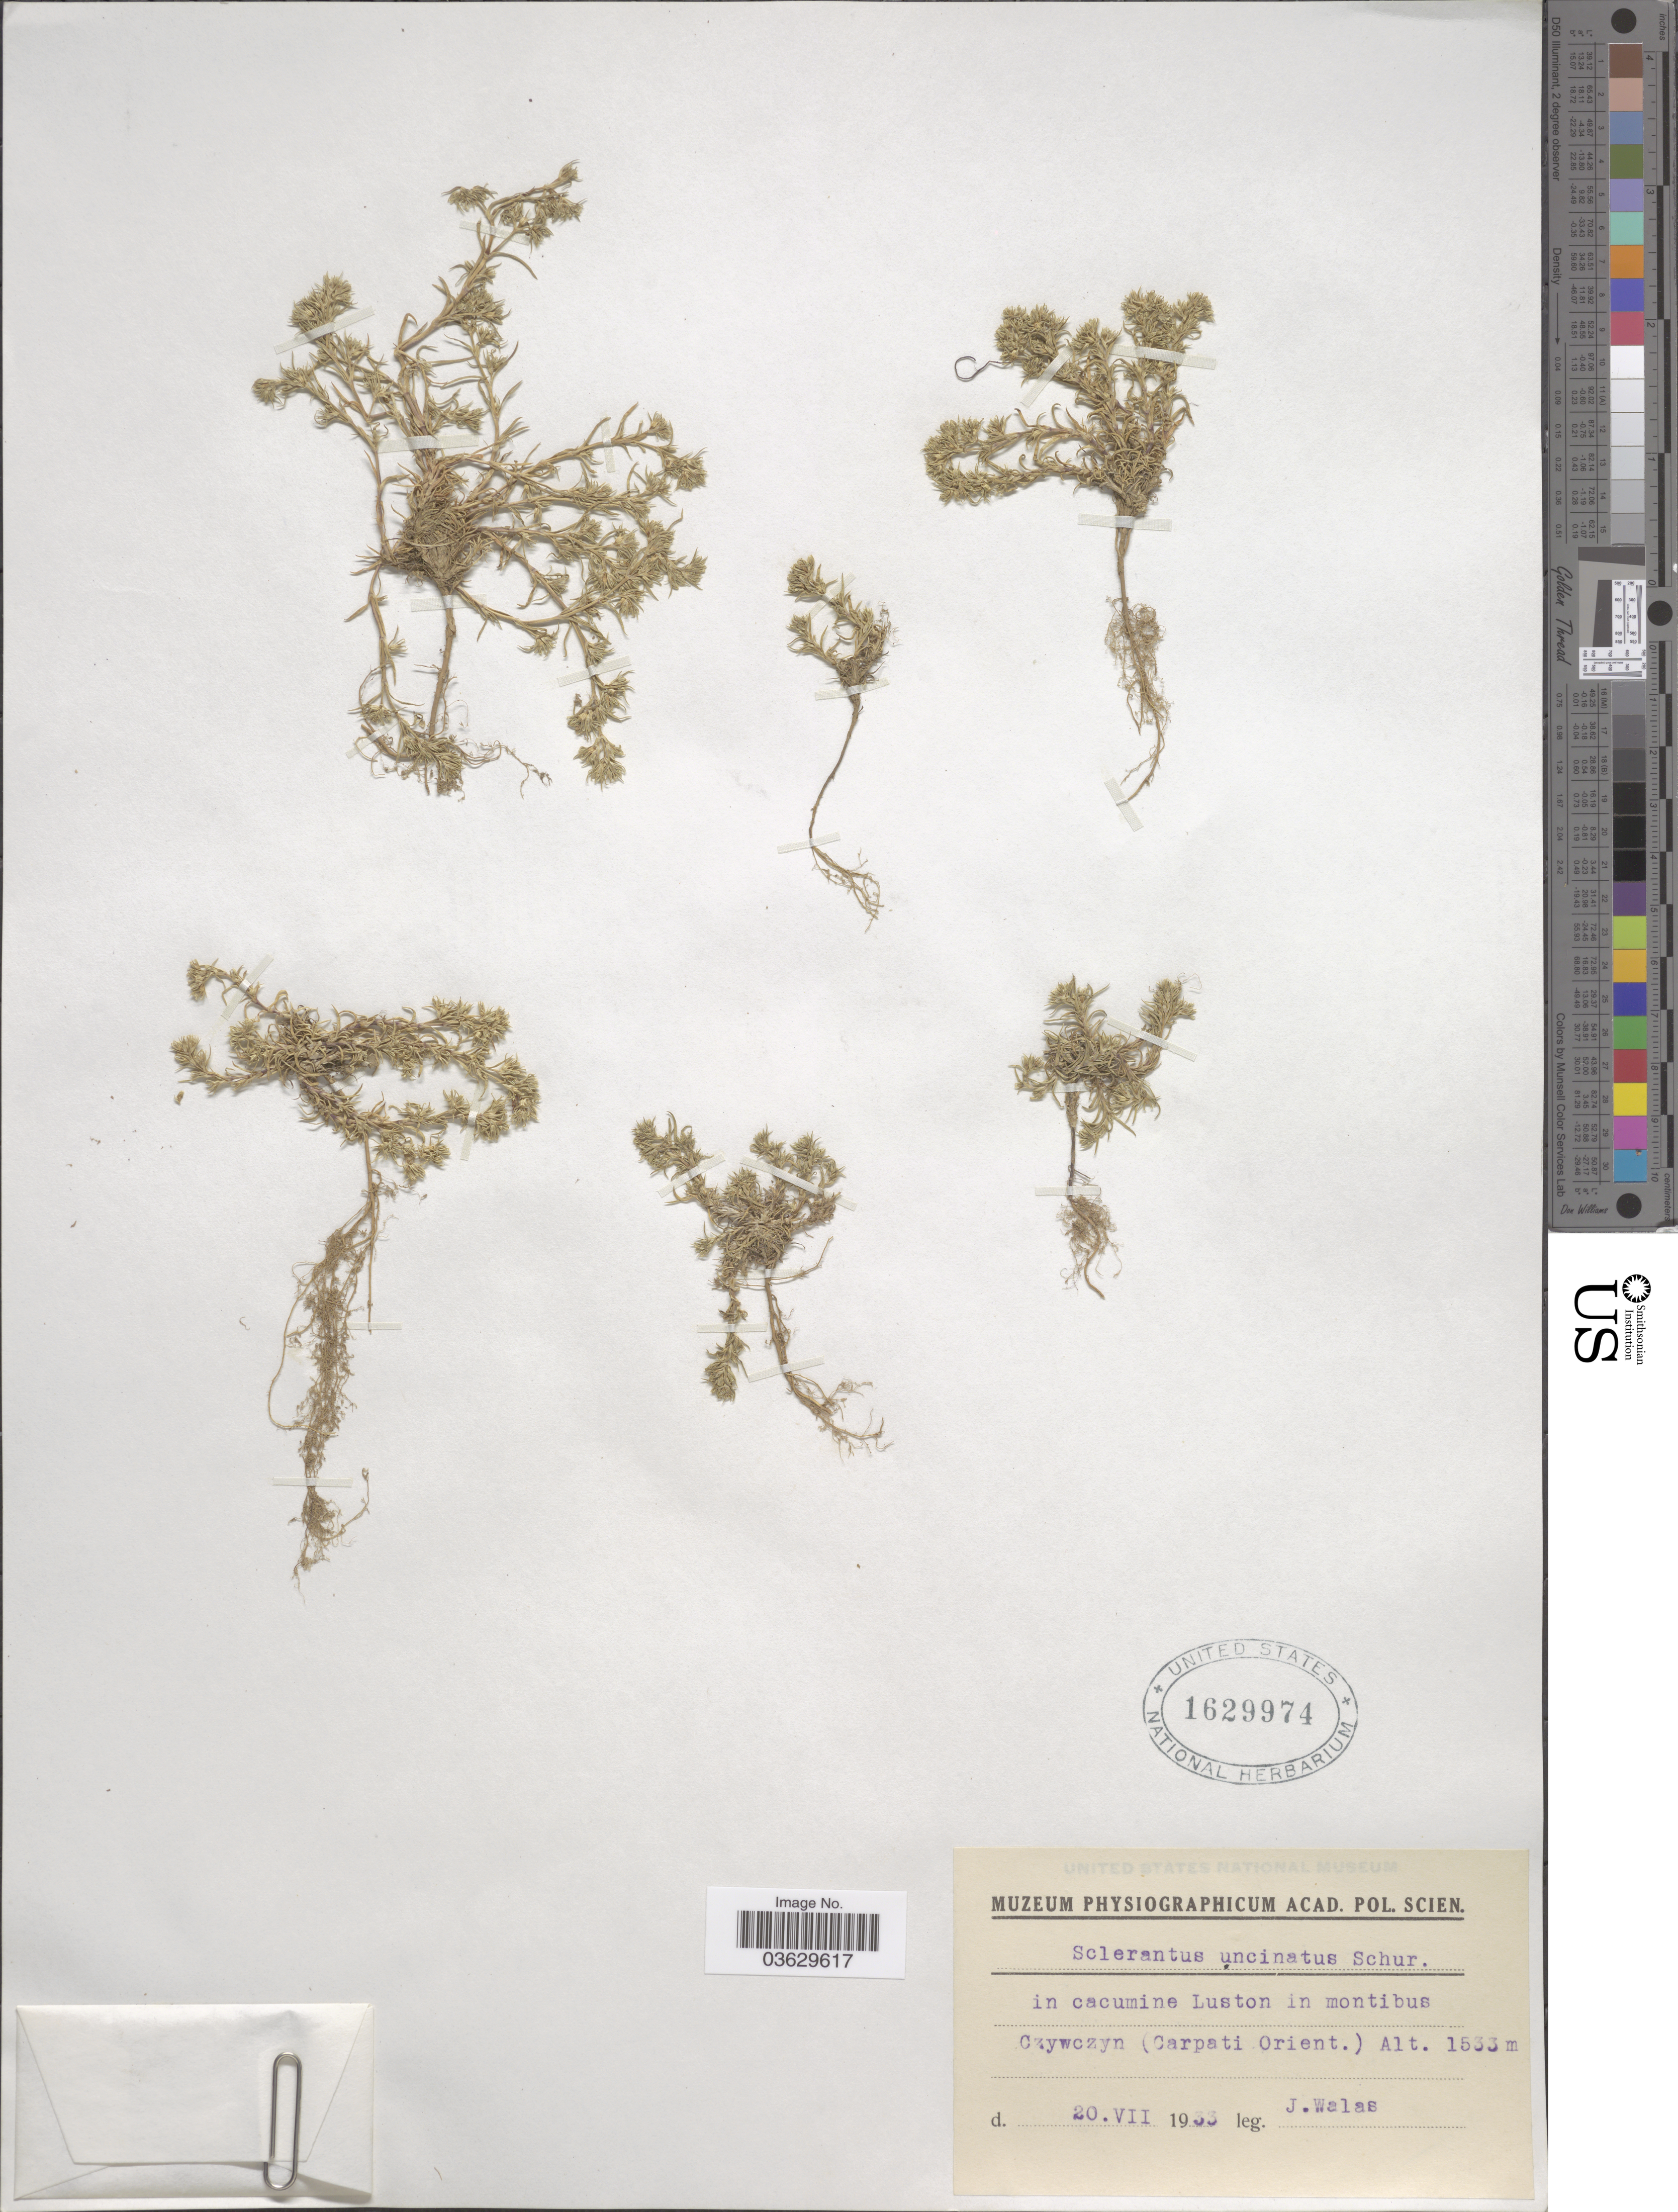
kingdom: Plantae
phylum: Tracheophyta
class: Magnoliopsida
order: Caryophyllales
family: Caryophyllaceae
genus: Scleranthus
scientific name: Scleranthus uncinatus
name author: Schur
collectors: J. Walas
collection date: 1933-07-20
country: Poland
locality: Czywczyn (Carpati Orient.).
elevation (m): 1533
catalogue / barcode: US 1629974